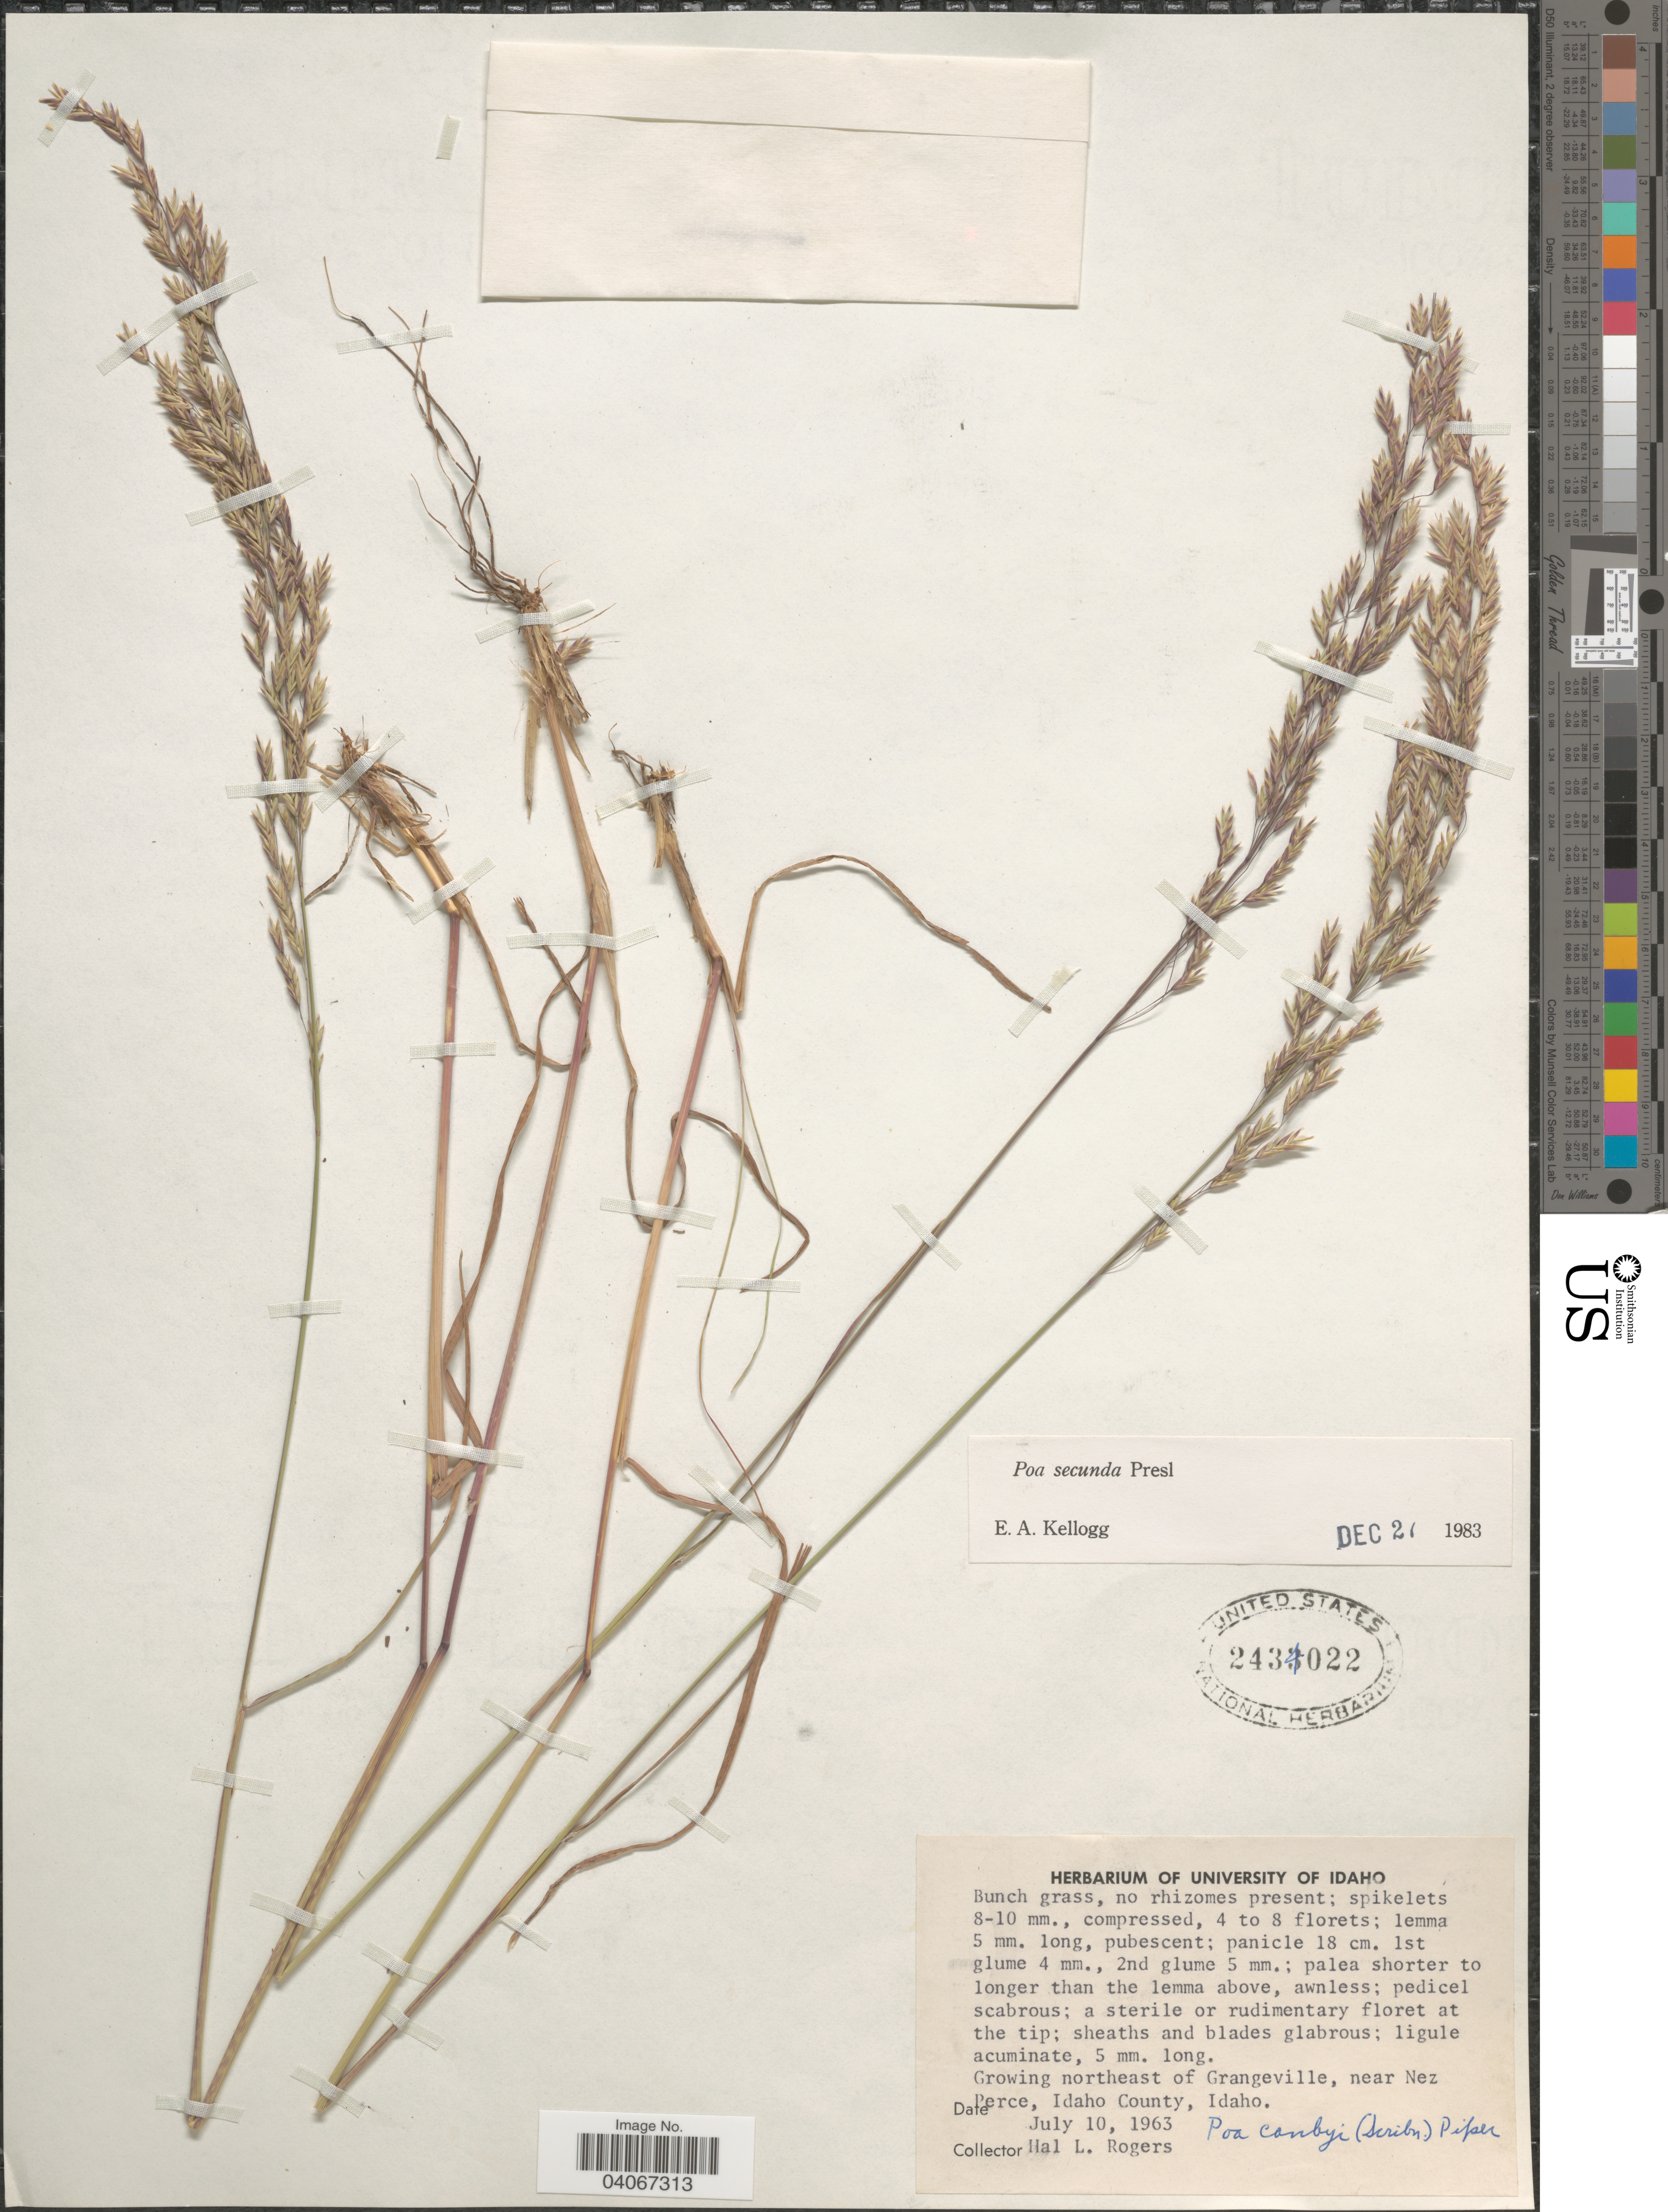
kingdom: Plantae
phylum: Tracheophyta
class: Liliopsida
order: Poales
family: Poaceae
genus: Poa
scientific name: Poa secunda subsp. secunda var. secunda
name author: J. Presl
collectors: H. Rogers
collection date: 1963-07-10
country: United States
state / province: Idaho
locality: Northeast of Grangeville, near Nez Perce, Idaho County.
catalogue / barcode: US 2434022